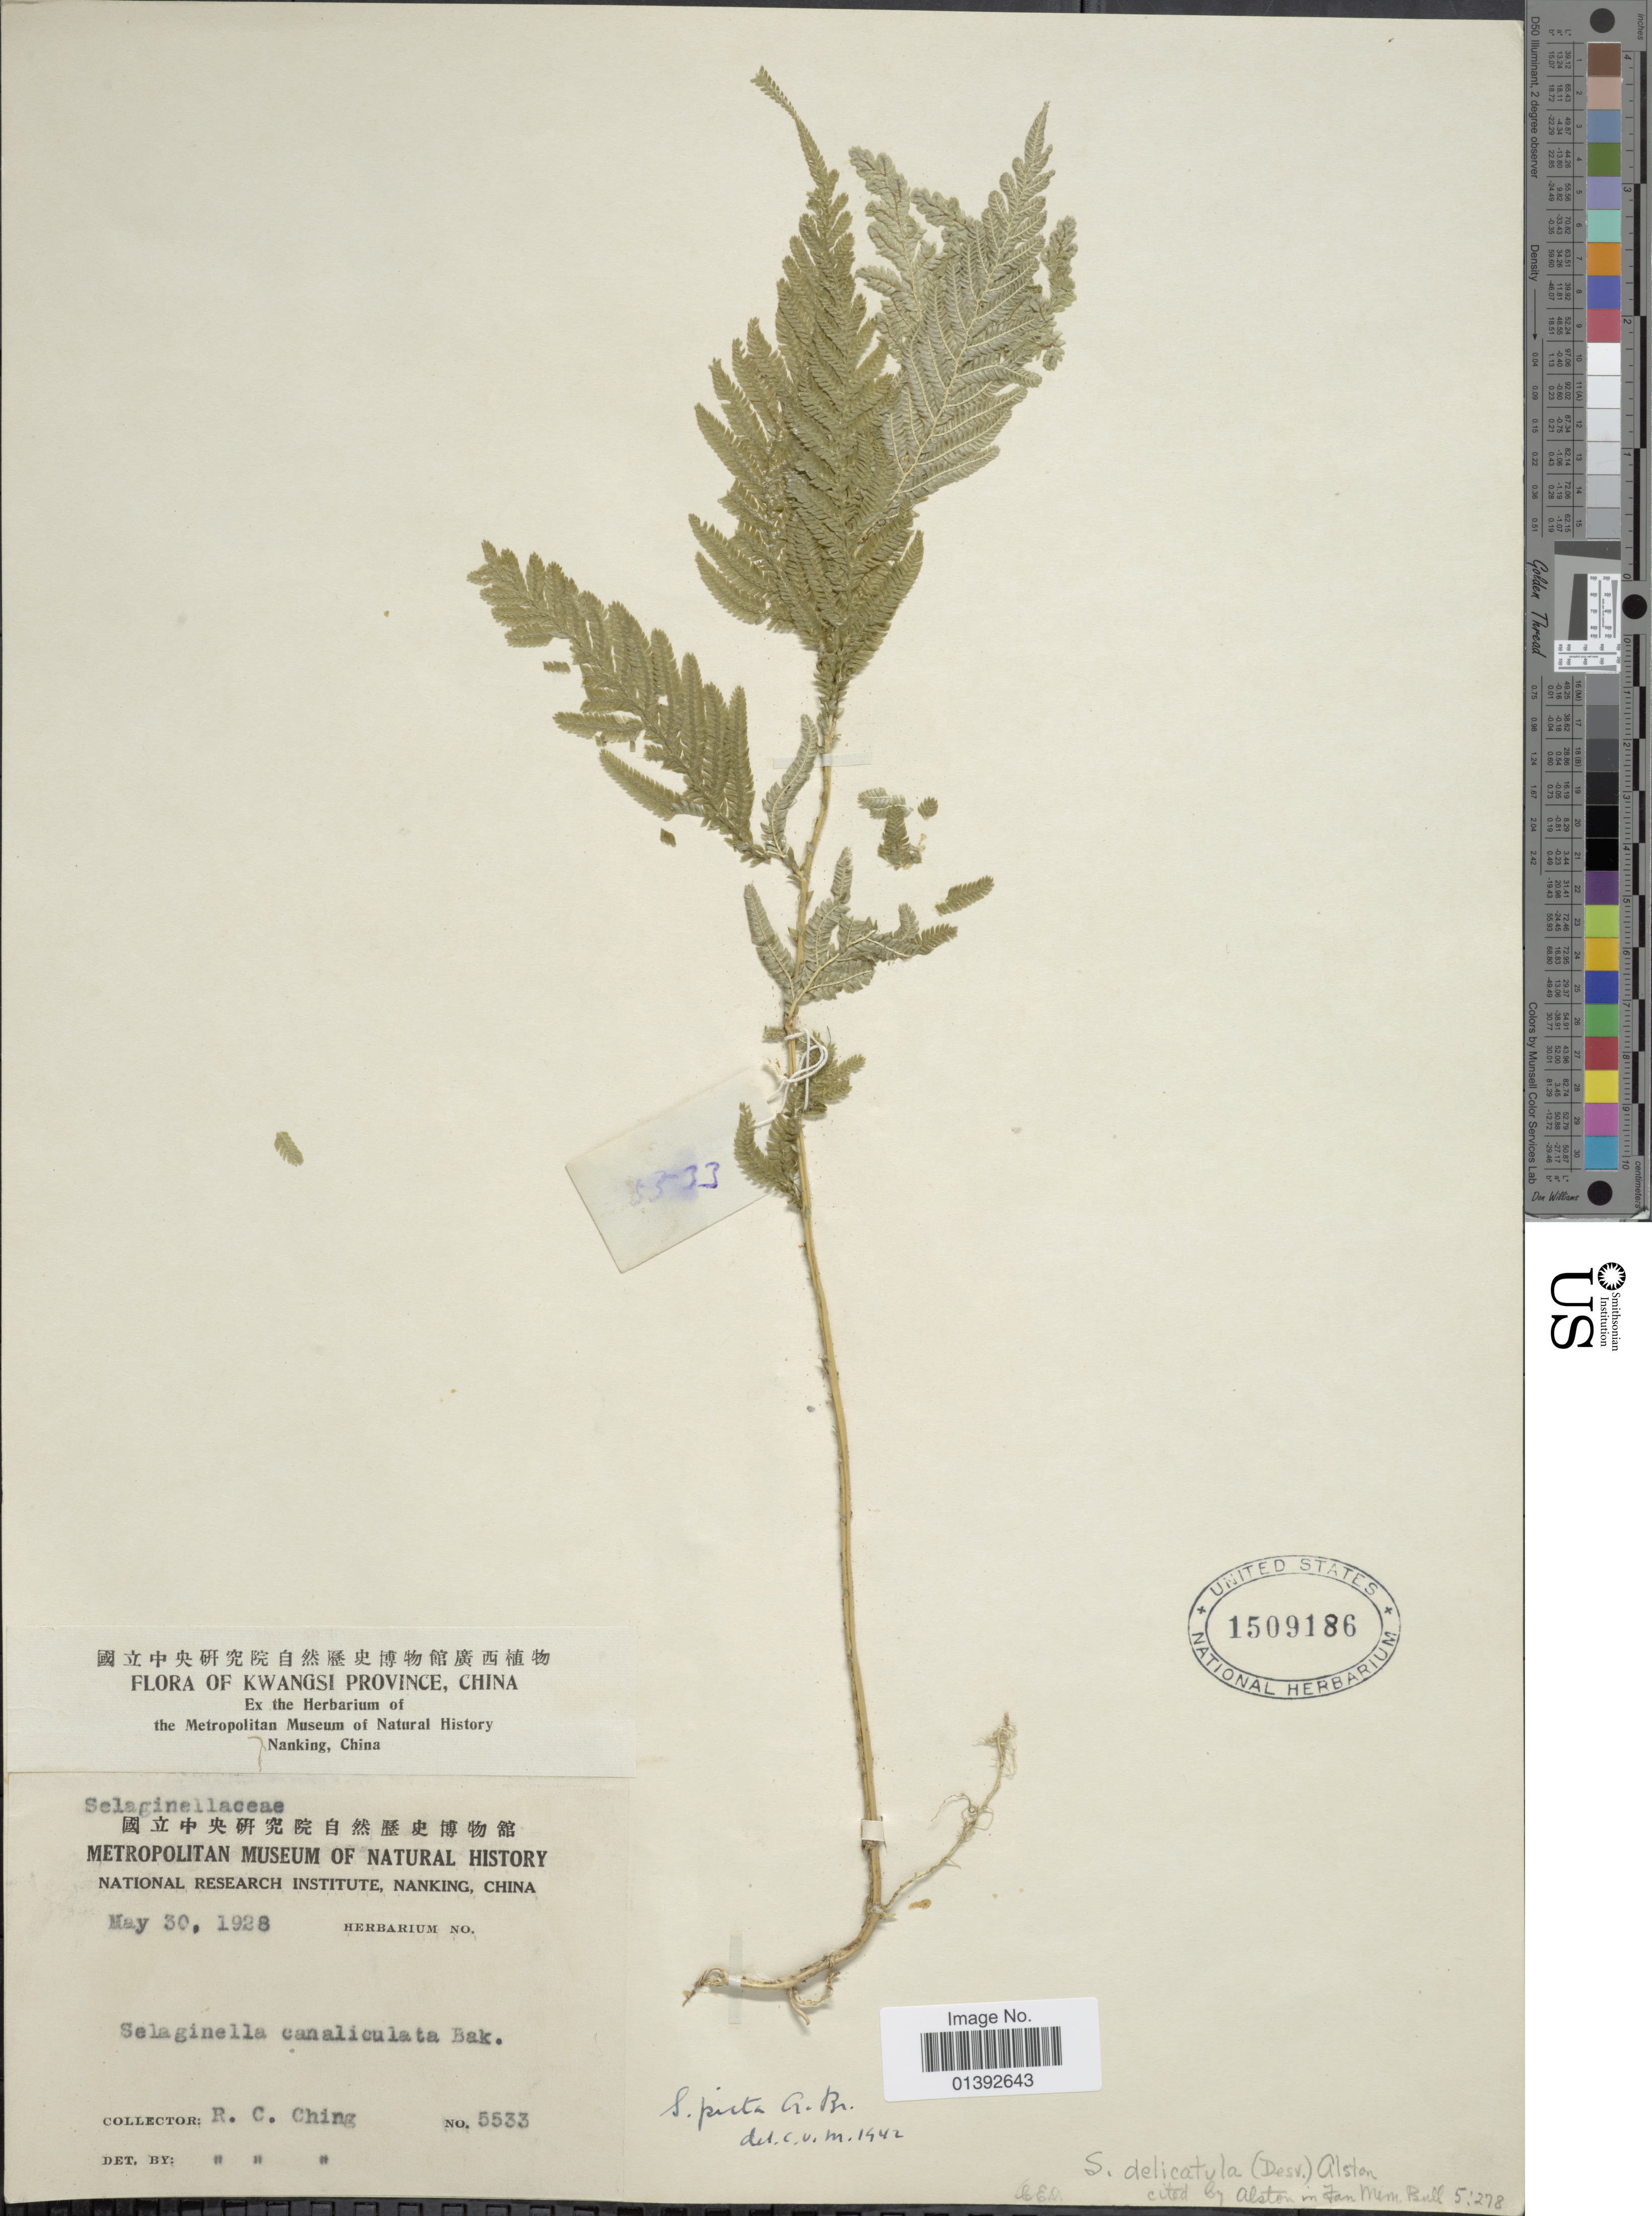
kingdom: Plantae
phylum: Tracheophyta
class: Lycopodiopsida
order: Selaginellales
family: Selaginellaceae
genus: Selaginella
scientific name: Selaginella delicatula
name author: (Desv.) Alston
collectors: R. C. Ching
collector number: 5533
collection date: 1928-05-30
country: China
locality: Kwangsi Province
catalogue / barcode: US 1509186